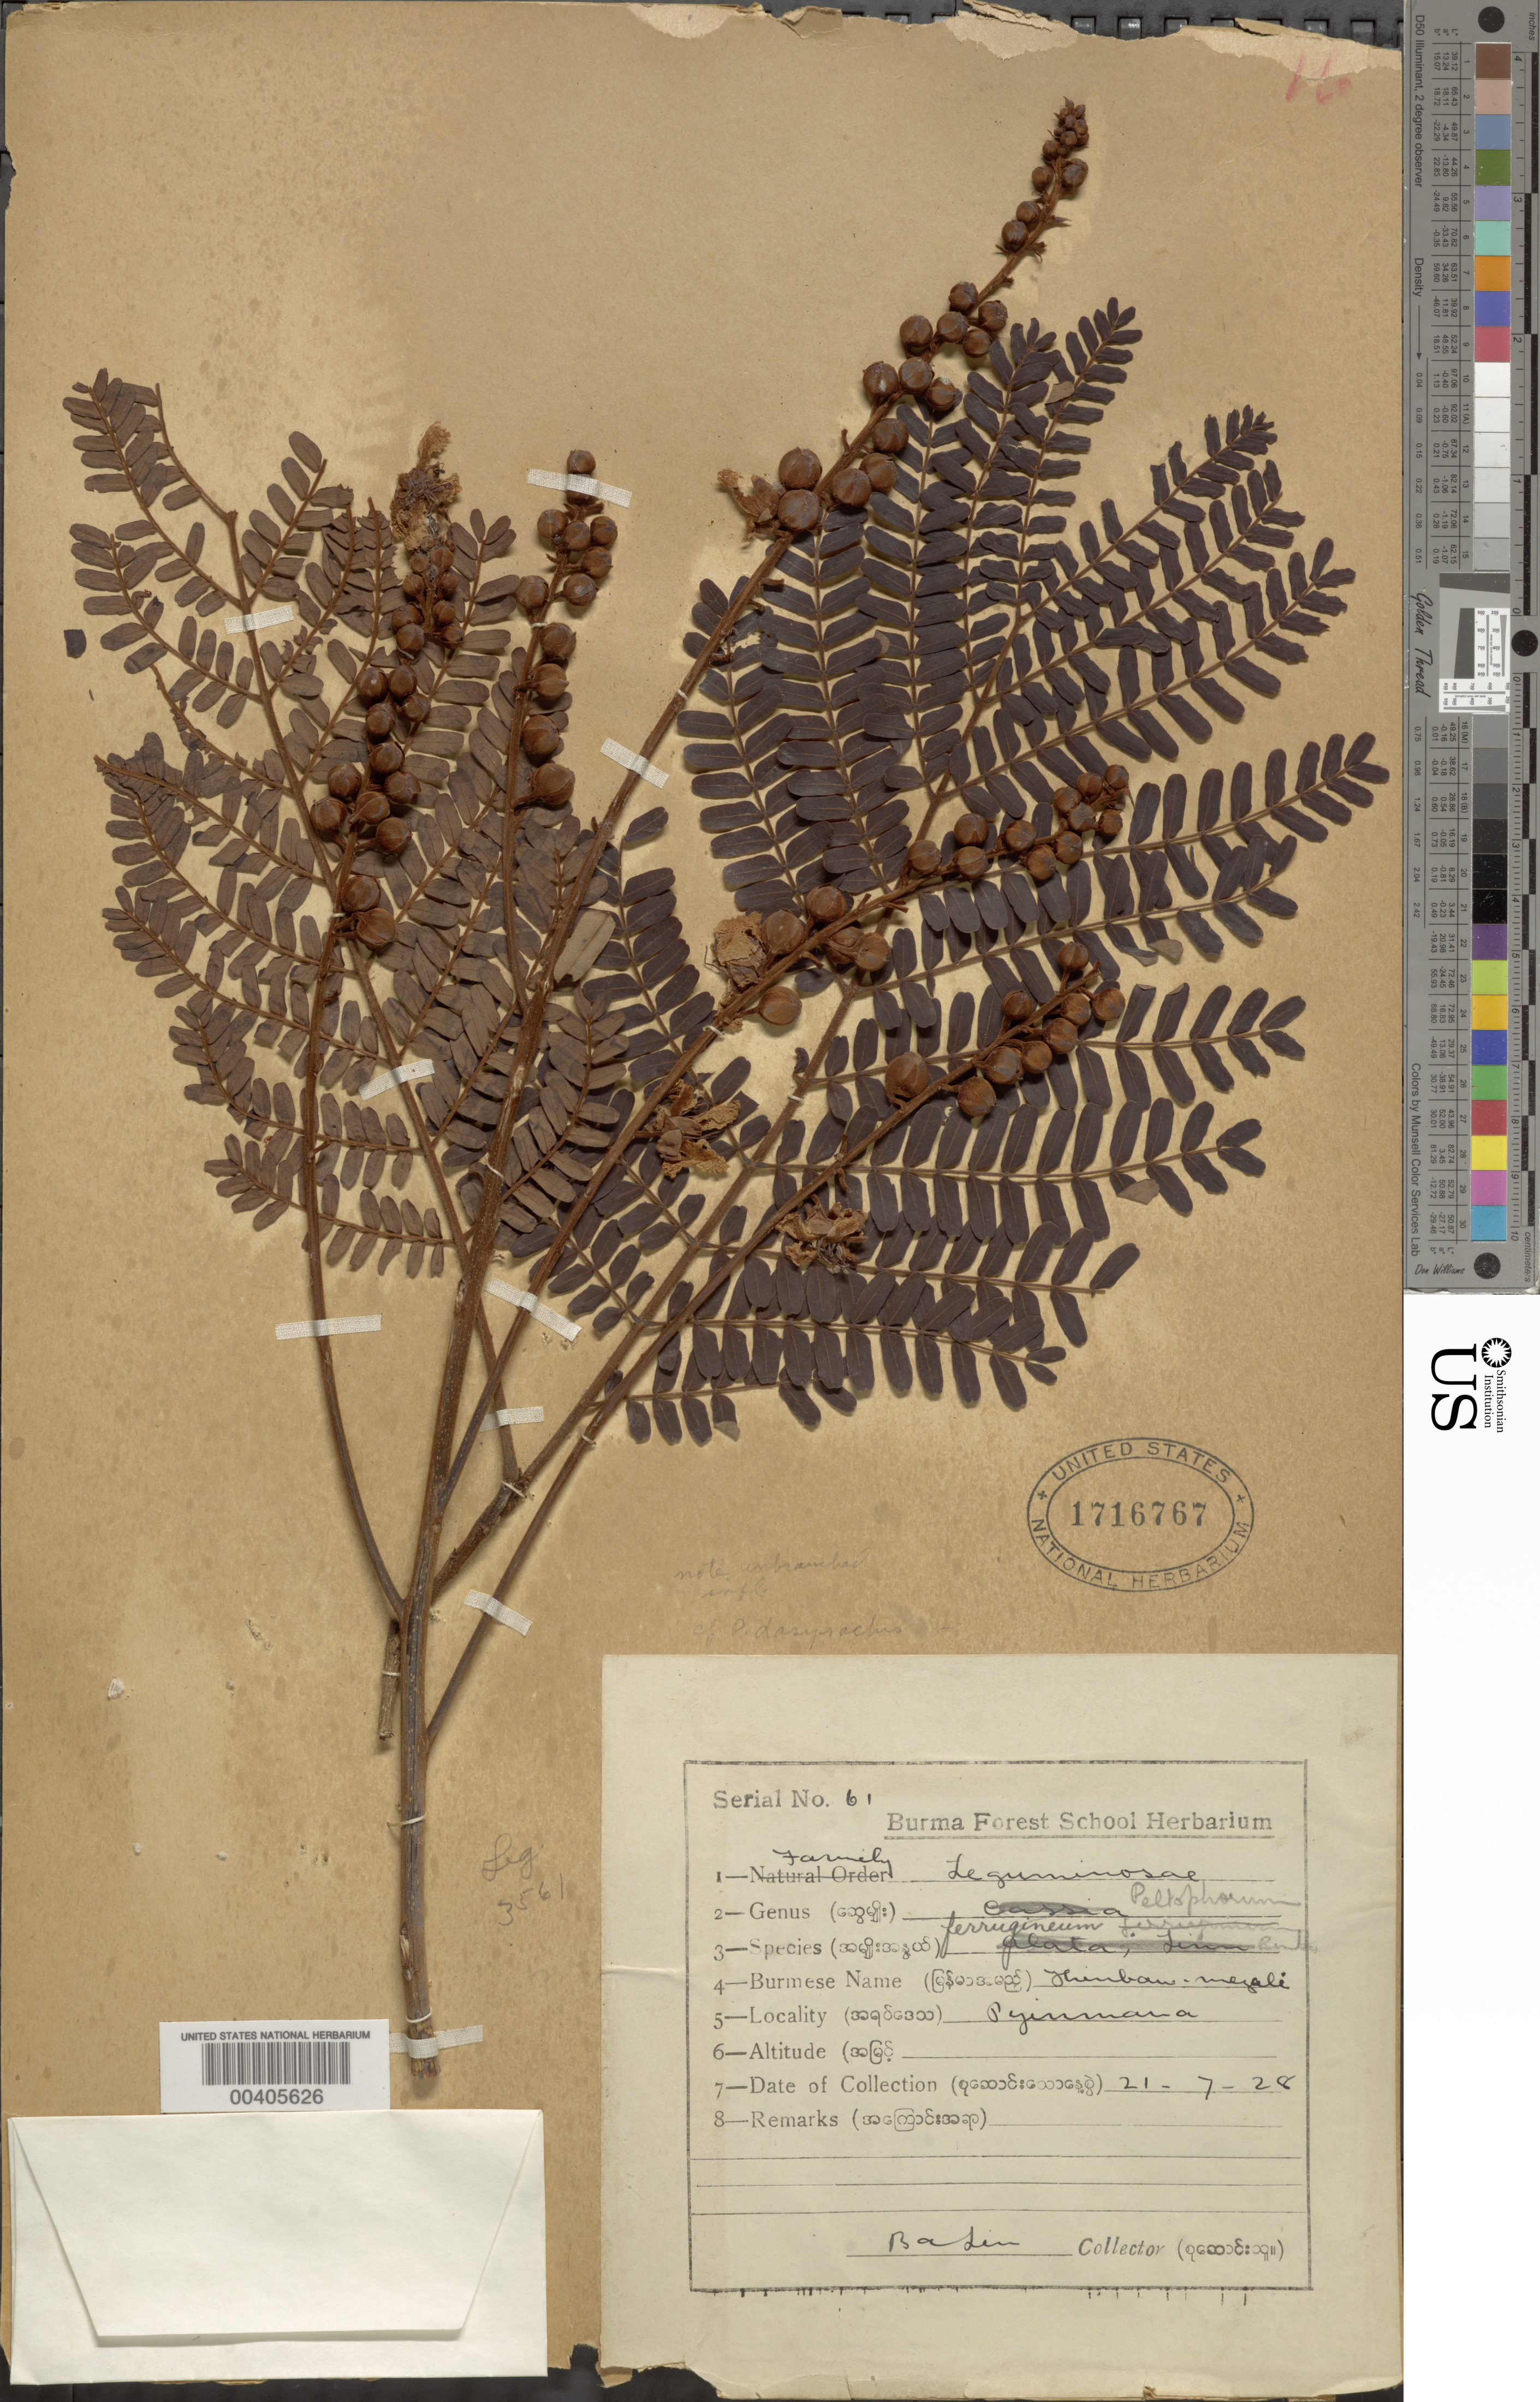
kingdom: Plantae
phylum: Tracheophyta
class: Magnoliopsida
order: Fabales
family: Fabaceae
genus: Peltophorum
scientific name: Peltophorum sp.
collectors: B. Lin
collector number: Serial No. 61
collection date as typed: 21 Jul 1928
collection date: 1928-07-21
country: Myanmar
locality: Pyinmana (illegible)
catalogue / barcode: US 1716767